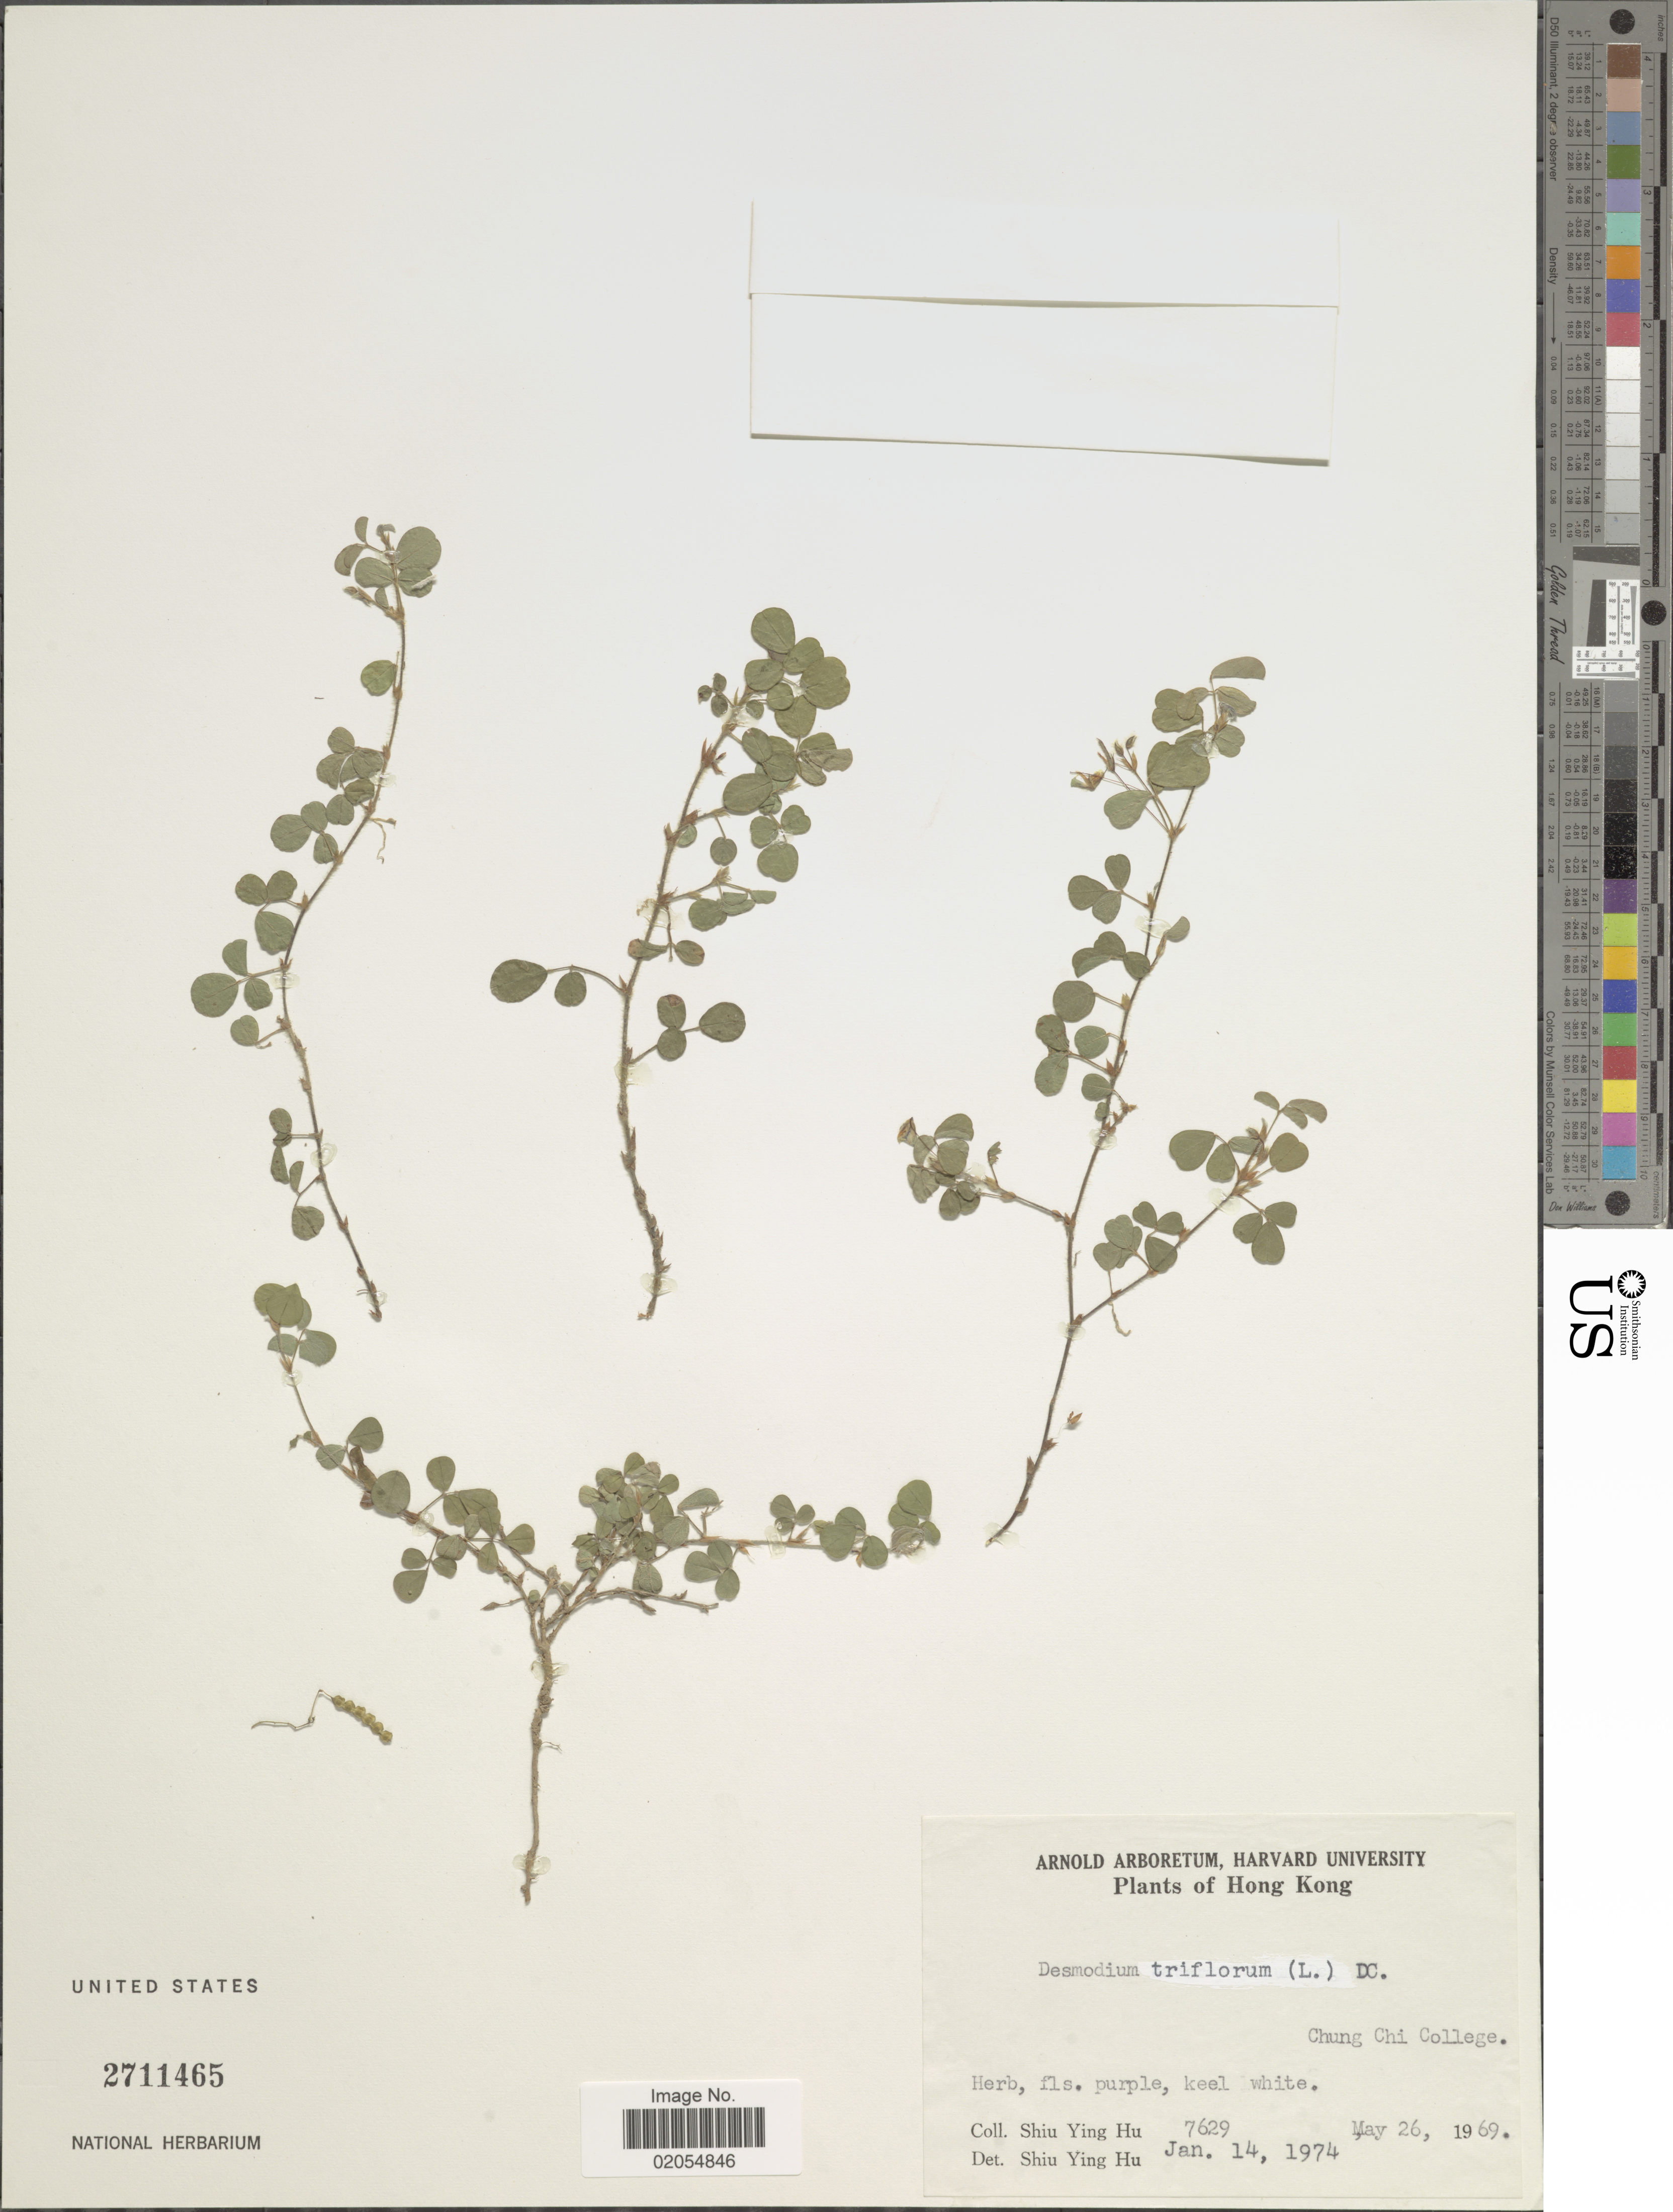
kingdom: Plantae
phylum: Tracheophyta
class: Magnoliopsida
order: Fabales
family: Fabaceae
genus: Grona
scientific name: Grona triflora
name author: (L.) H. Ohashi & K. Ohashi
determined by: Strong, Mark T., (BOT), Smithsonian Institution - National Museum of Natural History (UNITED STATES)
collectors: S. Y. Hu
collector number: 7629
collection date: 1969-05-26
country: China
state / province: Hong Kong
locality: Chung Chi College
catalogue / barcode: US 2711465